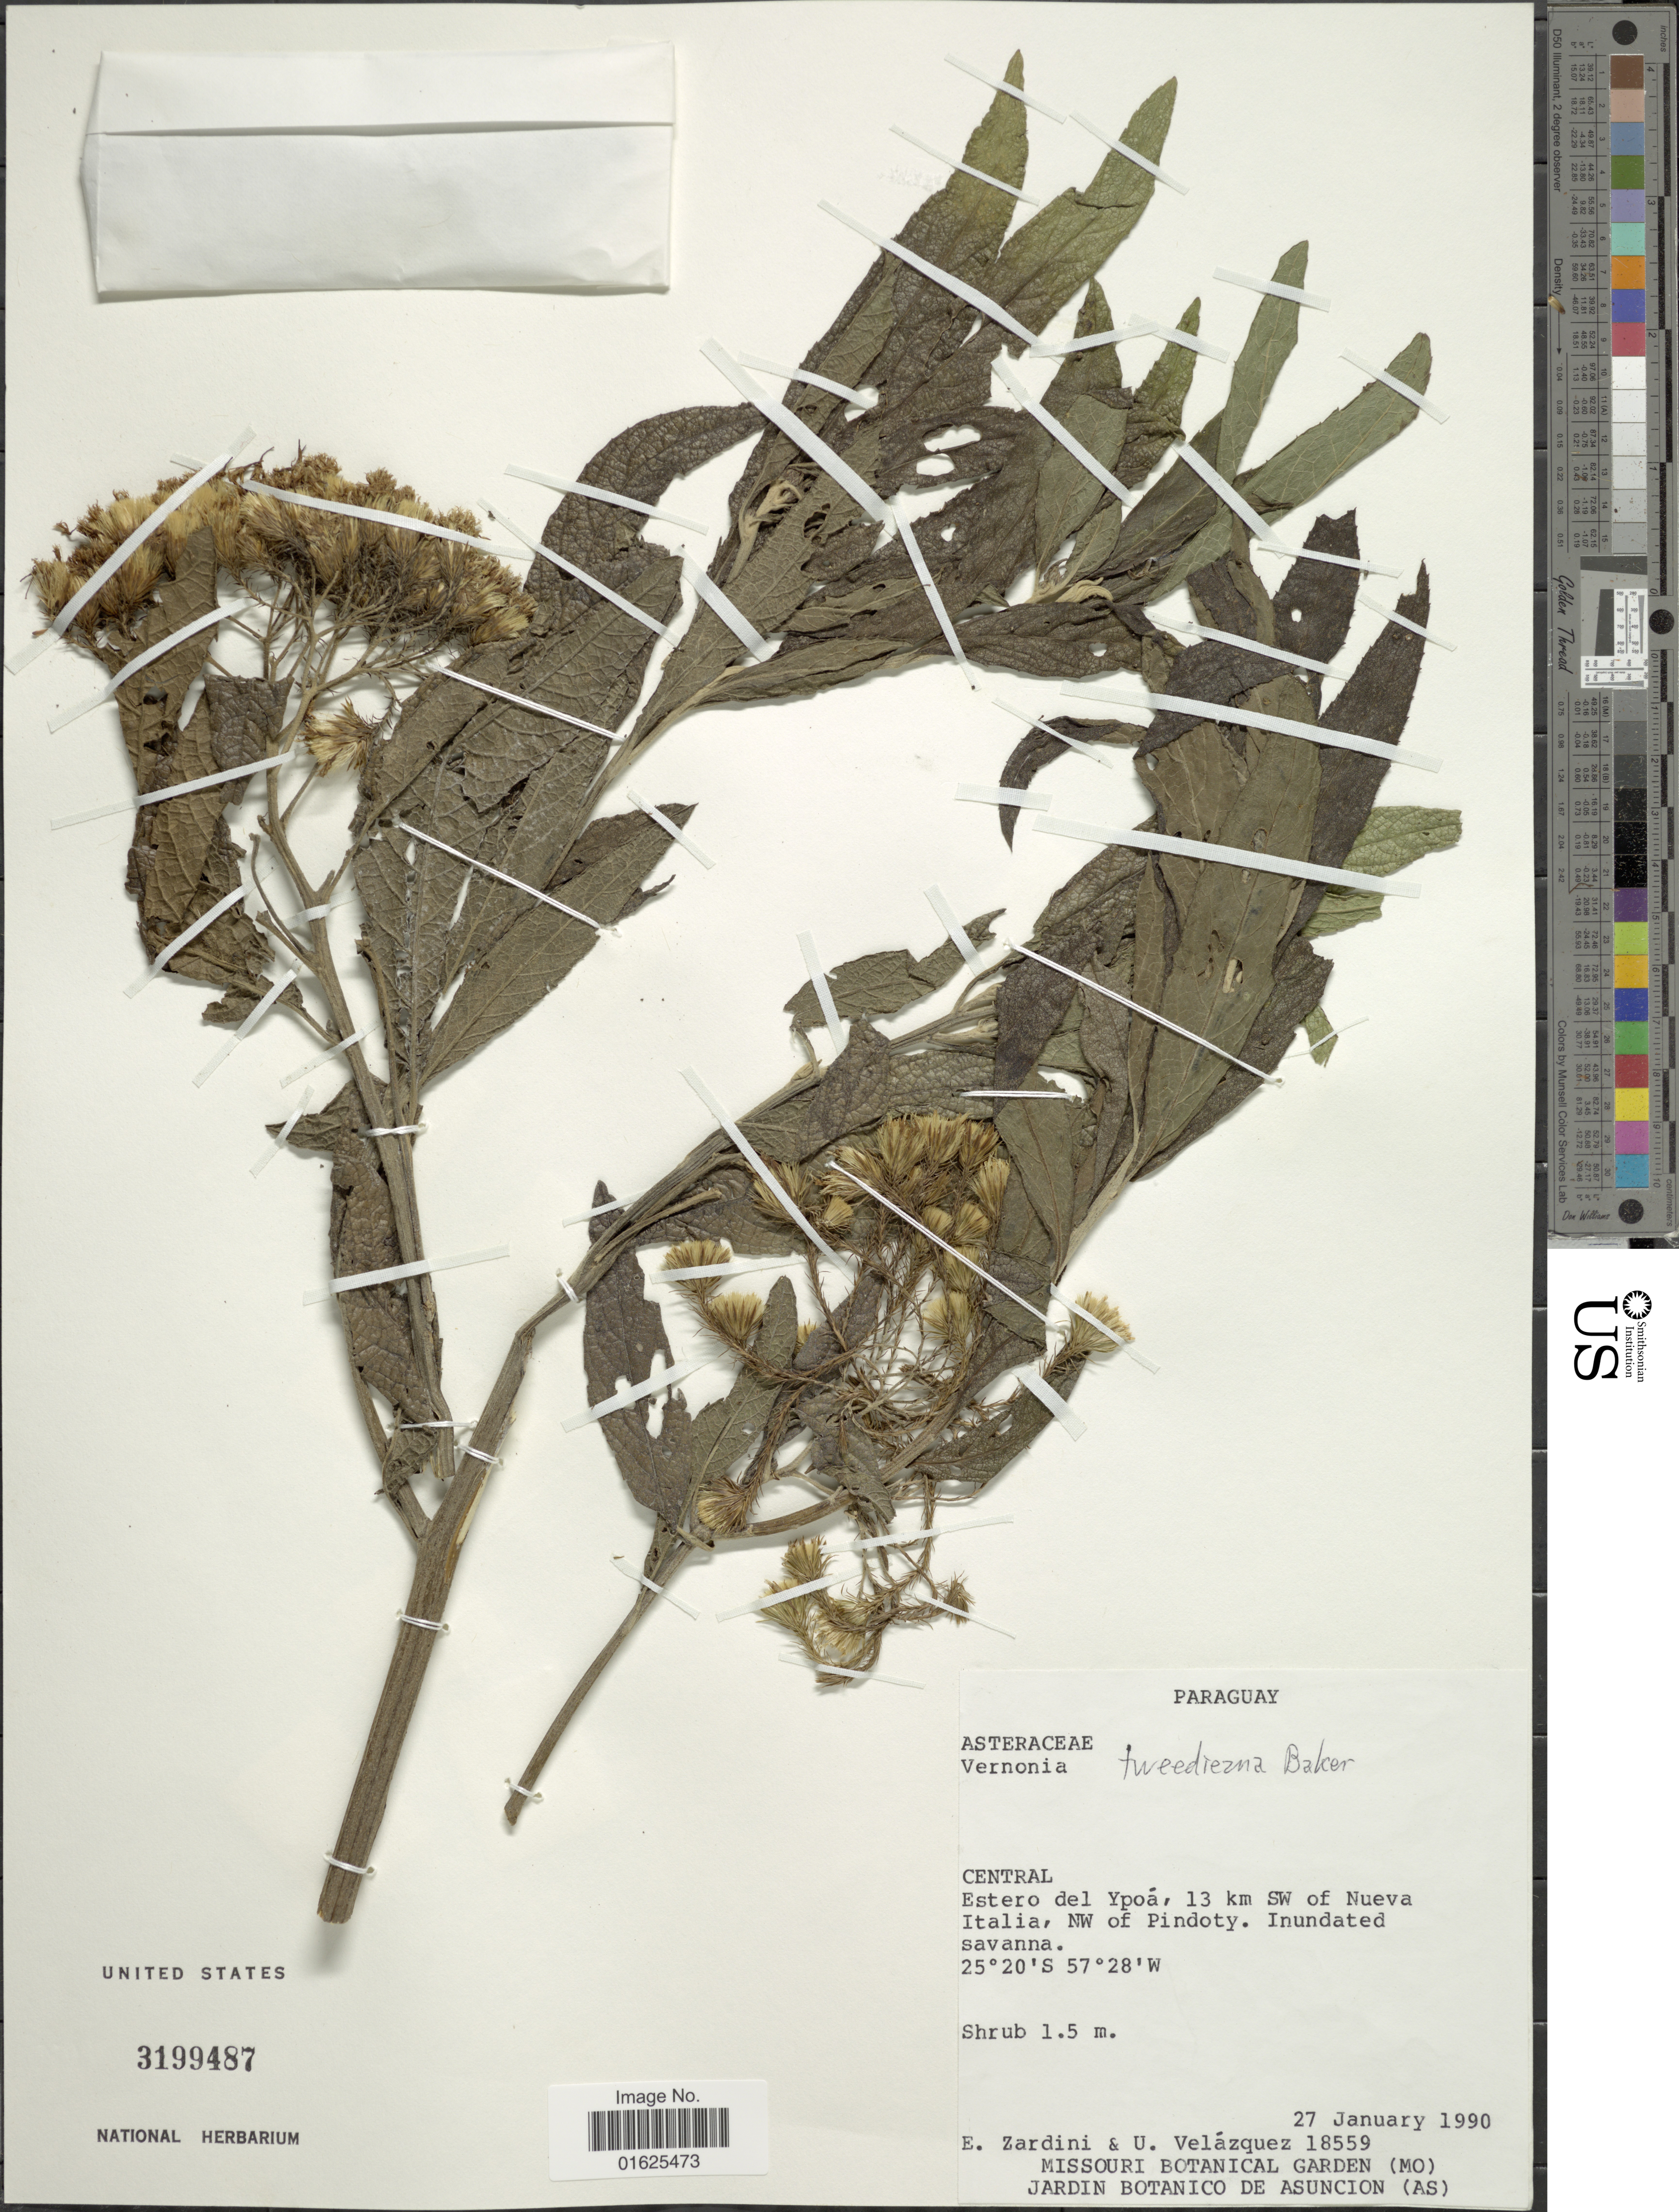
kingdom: Plantae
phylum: Tracheophyta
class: Magnoliopsida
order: Asterales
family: Asteraceae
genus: Vernonanthura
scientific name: Vernonanthura tweedieana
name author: (Baker) H. Rob.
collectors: E. M. Zardini & U. Velázquez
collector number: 18559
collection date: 1990-01-27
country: Paraguay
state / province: Central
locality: Estero del Ypoá, 13 km SW of Nueva Italia, NW of Pindoty. Inundated savanna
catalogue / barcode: US 3199487